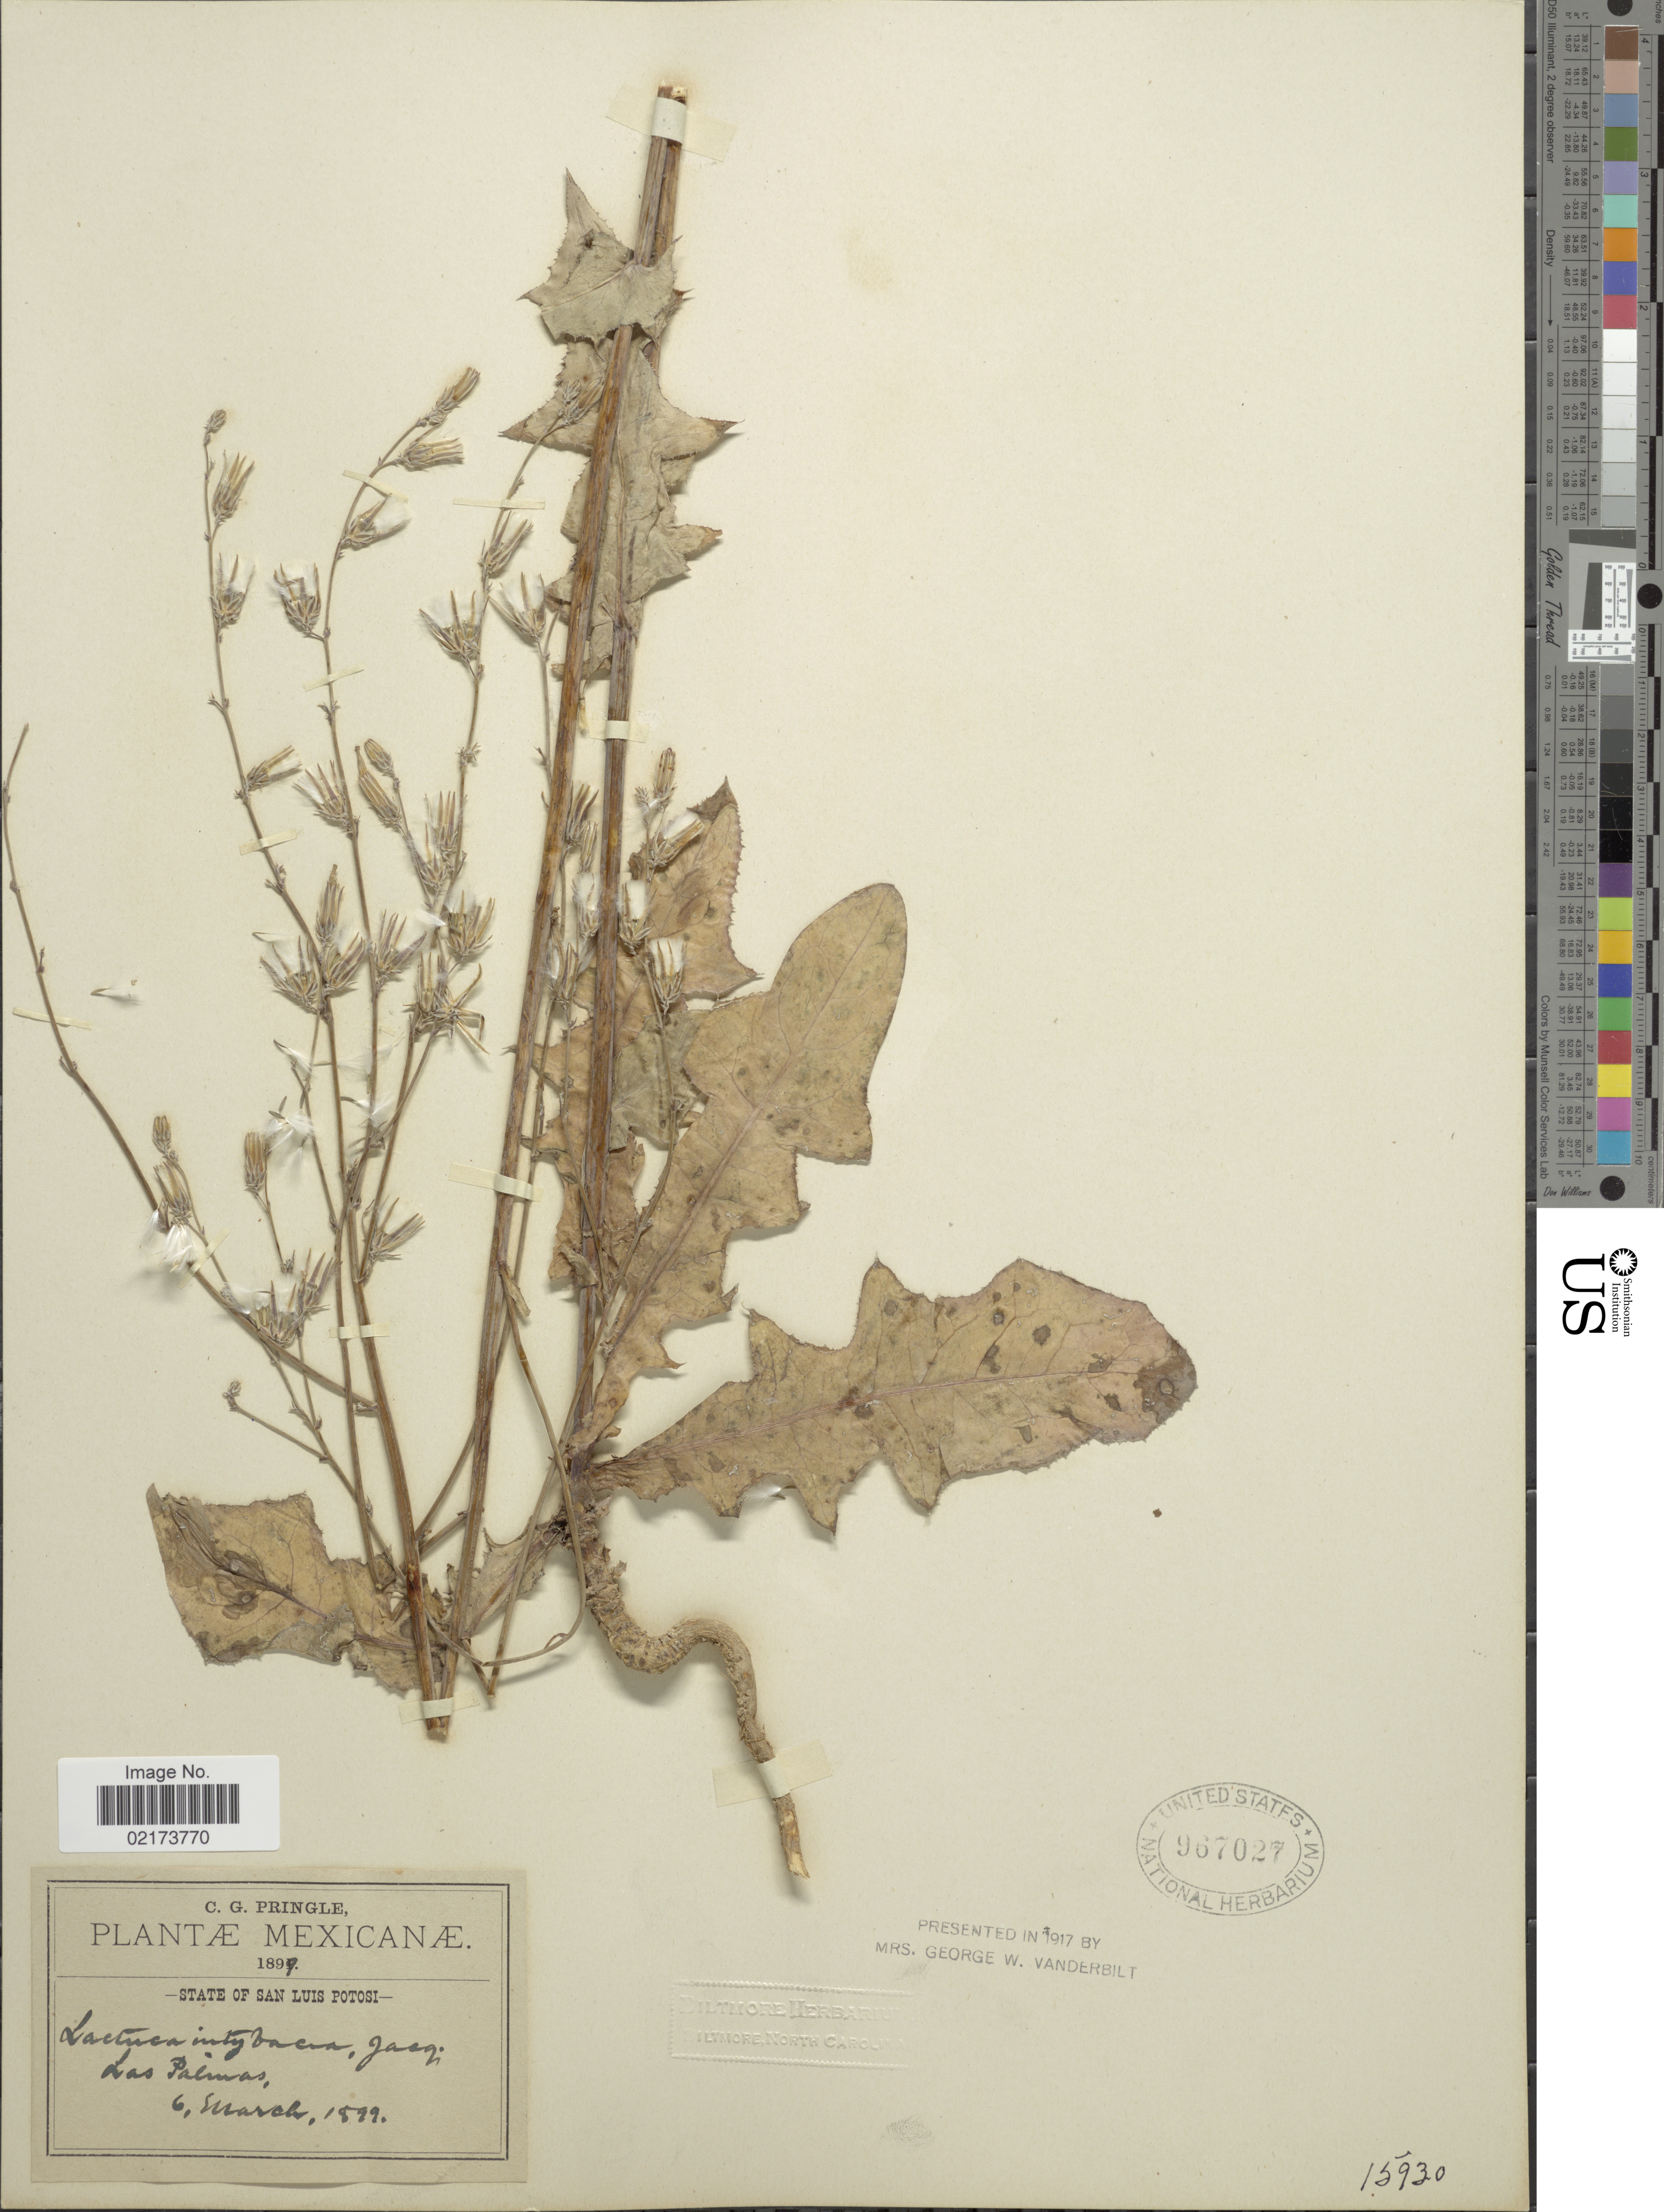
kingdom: Plantae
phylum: Tracheophyta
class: Magnoliopsida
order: Asterales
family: Asteraceae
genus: Lactuca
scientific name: Lactuca intybacea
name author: (Jacq.) P. Beauv.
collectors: C. G. Pringle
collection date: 1899-03-06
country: Mexico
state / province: San Luis Potosí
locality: Las Palmas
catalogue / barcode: US 967027